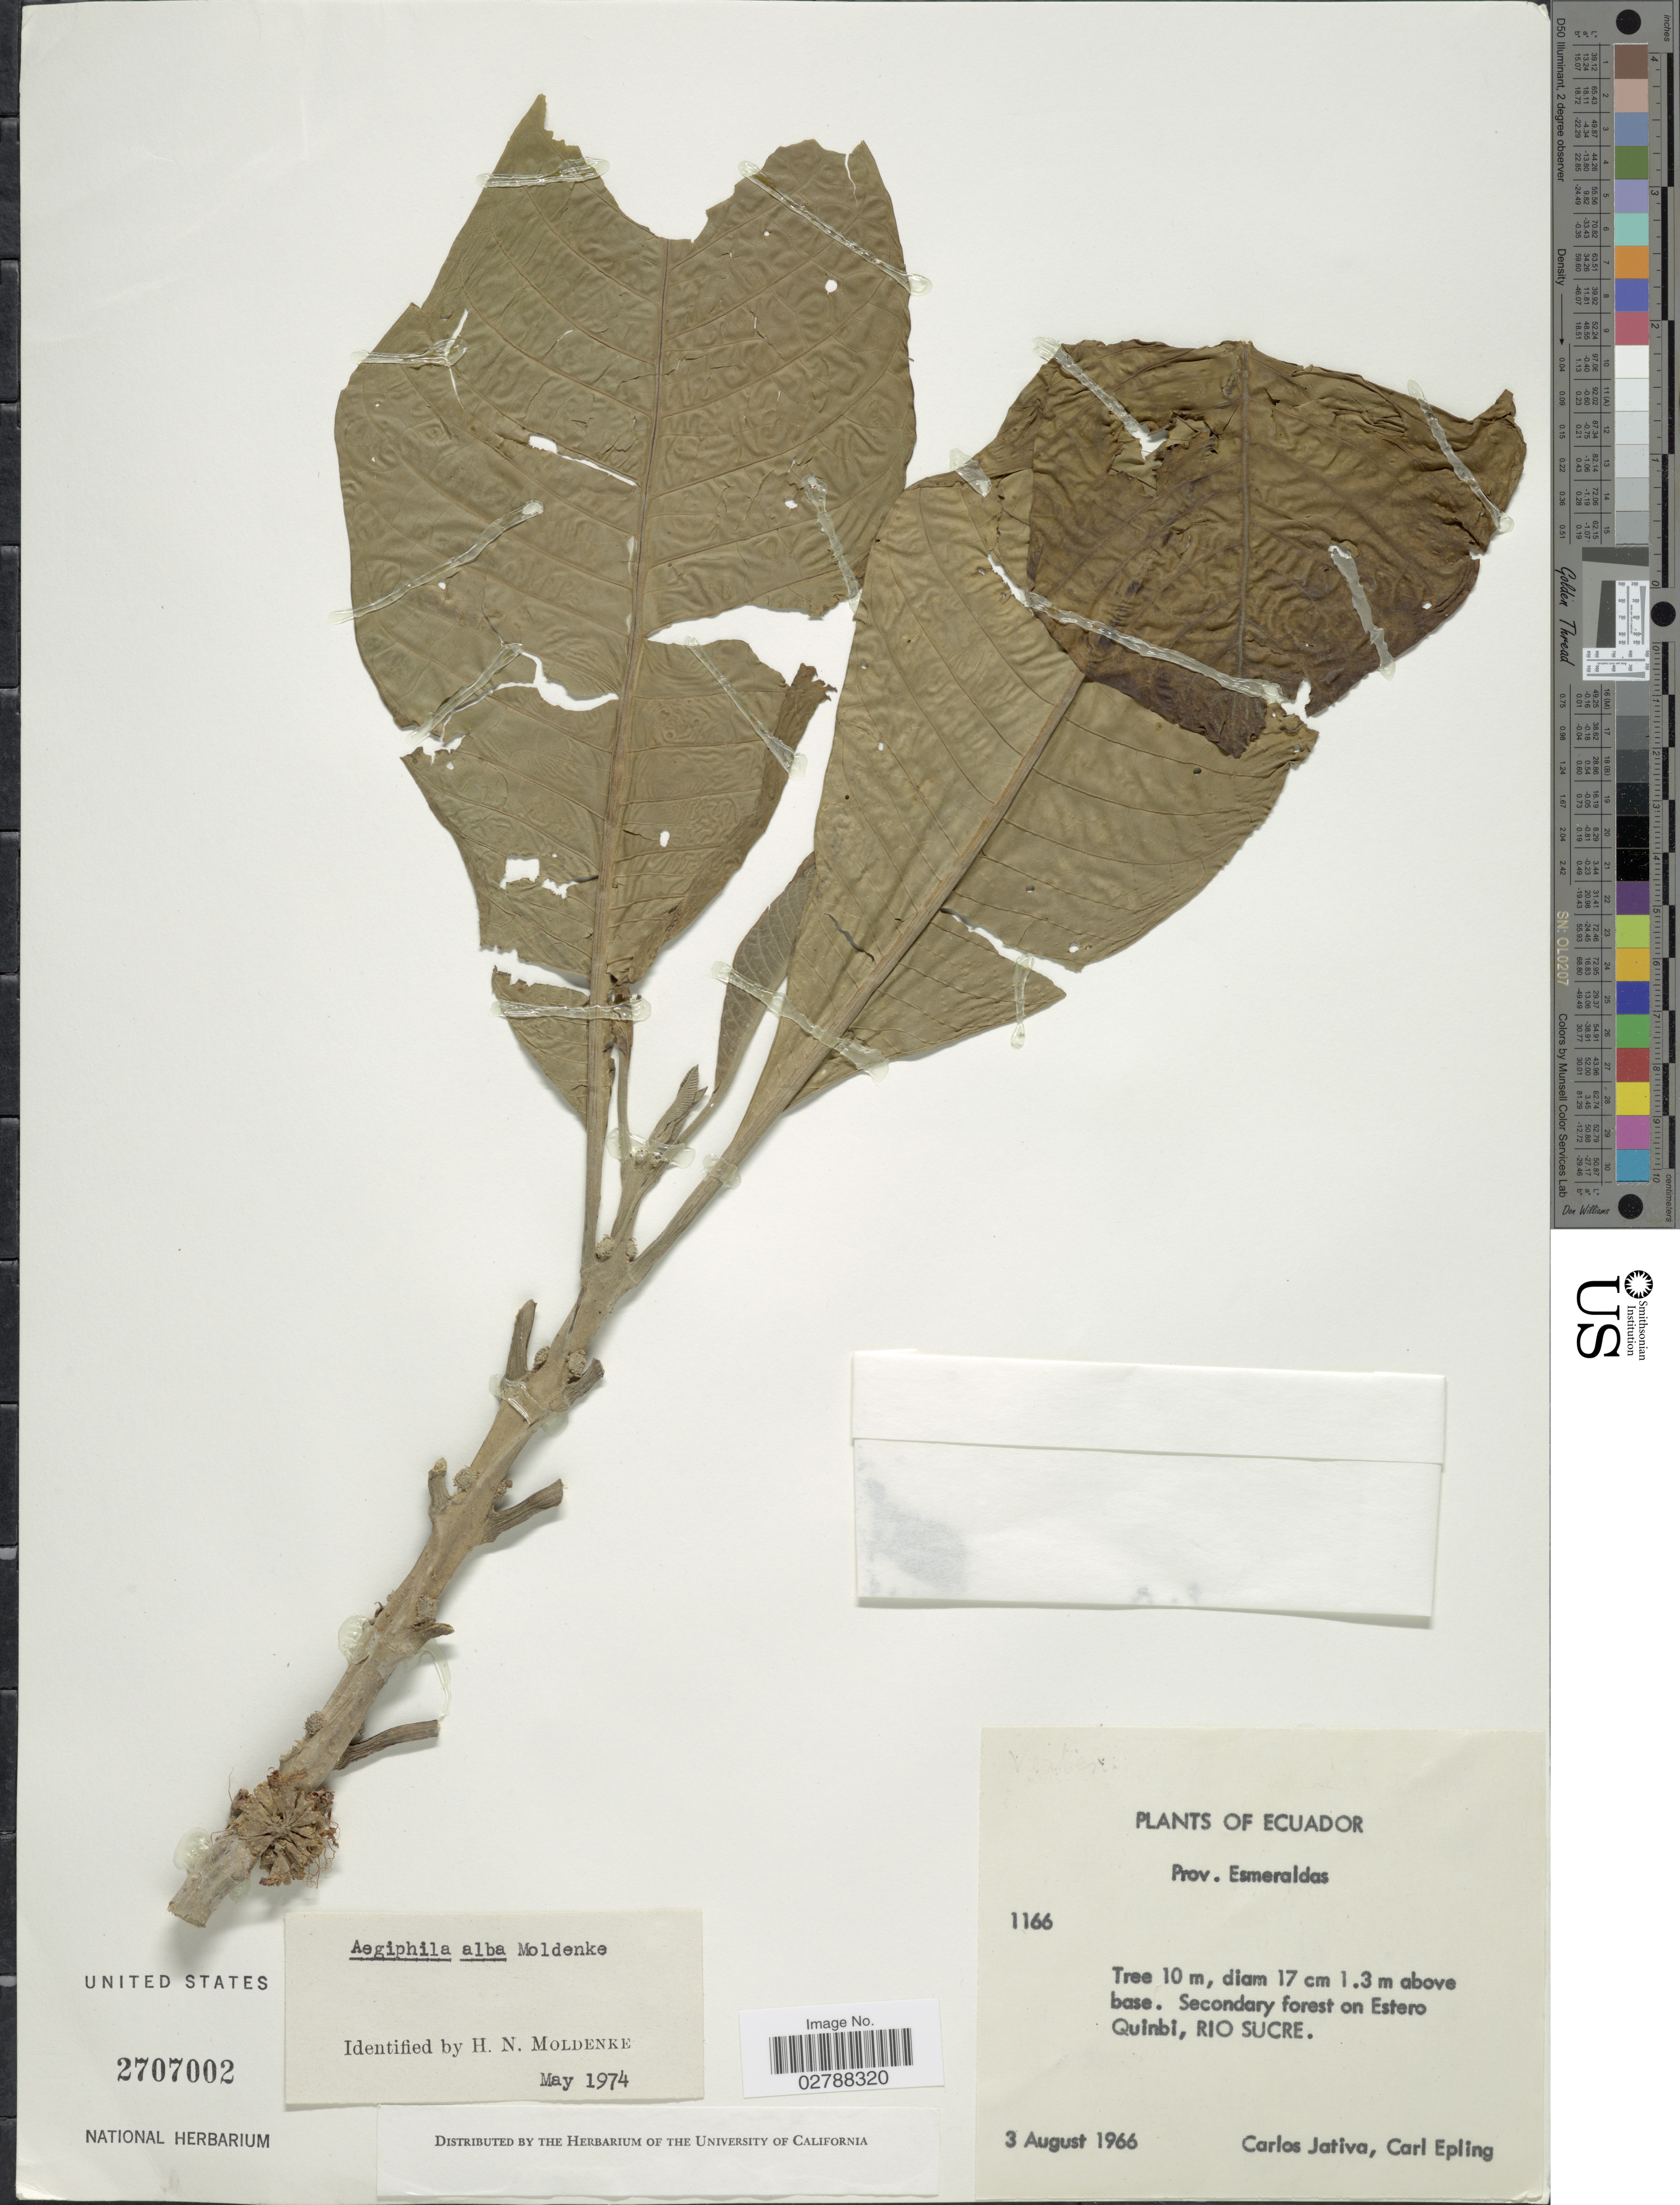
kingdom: Plantae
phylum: Tracheophyta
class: Magnoliopsida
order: Lamiales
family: Lamiaceae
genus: Aegiphila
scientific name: Aegiphila alba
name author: Moldenke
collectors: C. D. Játiva & C. C. Epling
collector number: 1166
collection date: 1966-08-03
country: Ecuador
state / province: Esmeraldas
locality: Prov. Esmeraldas, Secondary forest on Estero Quinbi, Rio Sucre.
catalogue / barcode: US 2707002